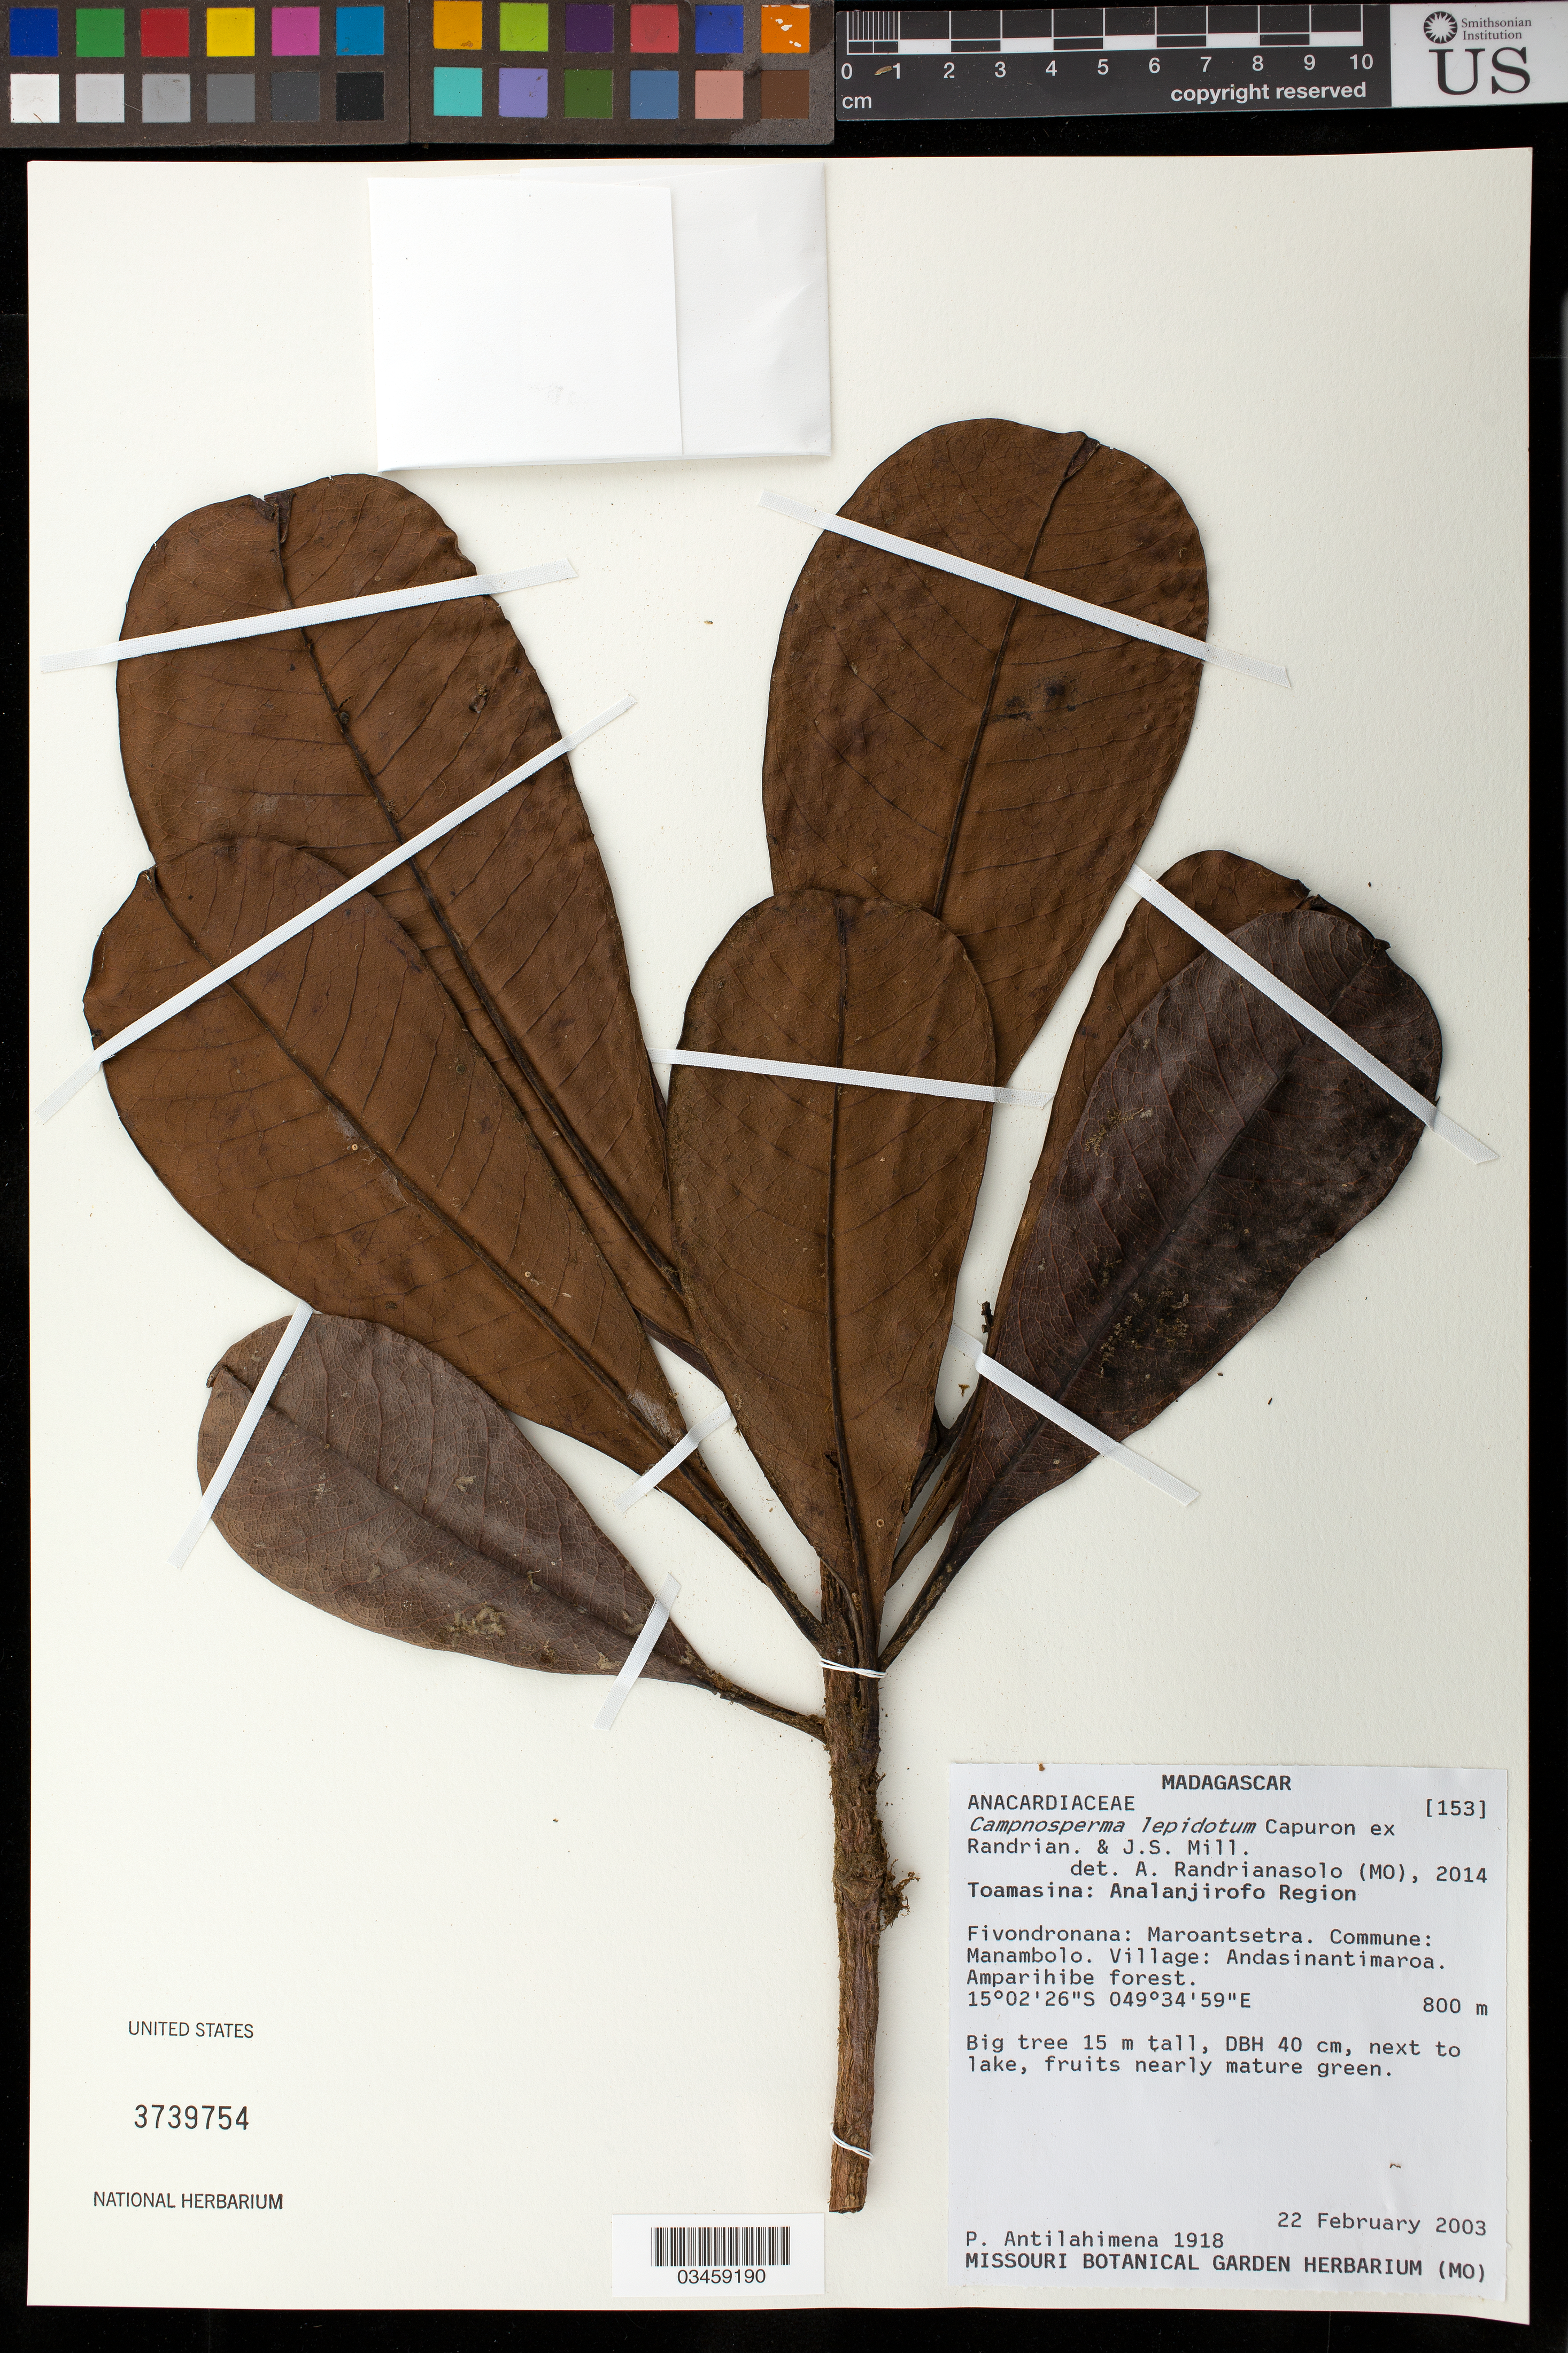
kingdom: Plantae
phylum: Tracheophyta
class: Magnoliopsida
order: Sapindales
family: Anacardiaceae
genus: Campnosperma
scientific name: Campnosperma lepidotum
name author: Capuron ex Randrian. & J.S. Mill.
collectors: P. Antilahimena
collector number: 1918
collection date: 2003-02-22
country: Madagascar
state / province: Analanjirofo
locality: Fivondronana, Maroantsetra, Commune Manambolo, Village Andasinantimaroa, Amparihibe forest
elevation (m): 800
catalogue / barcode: US 3739754